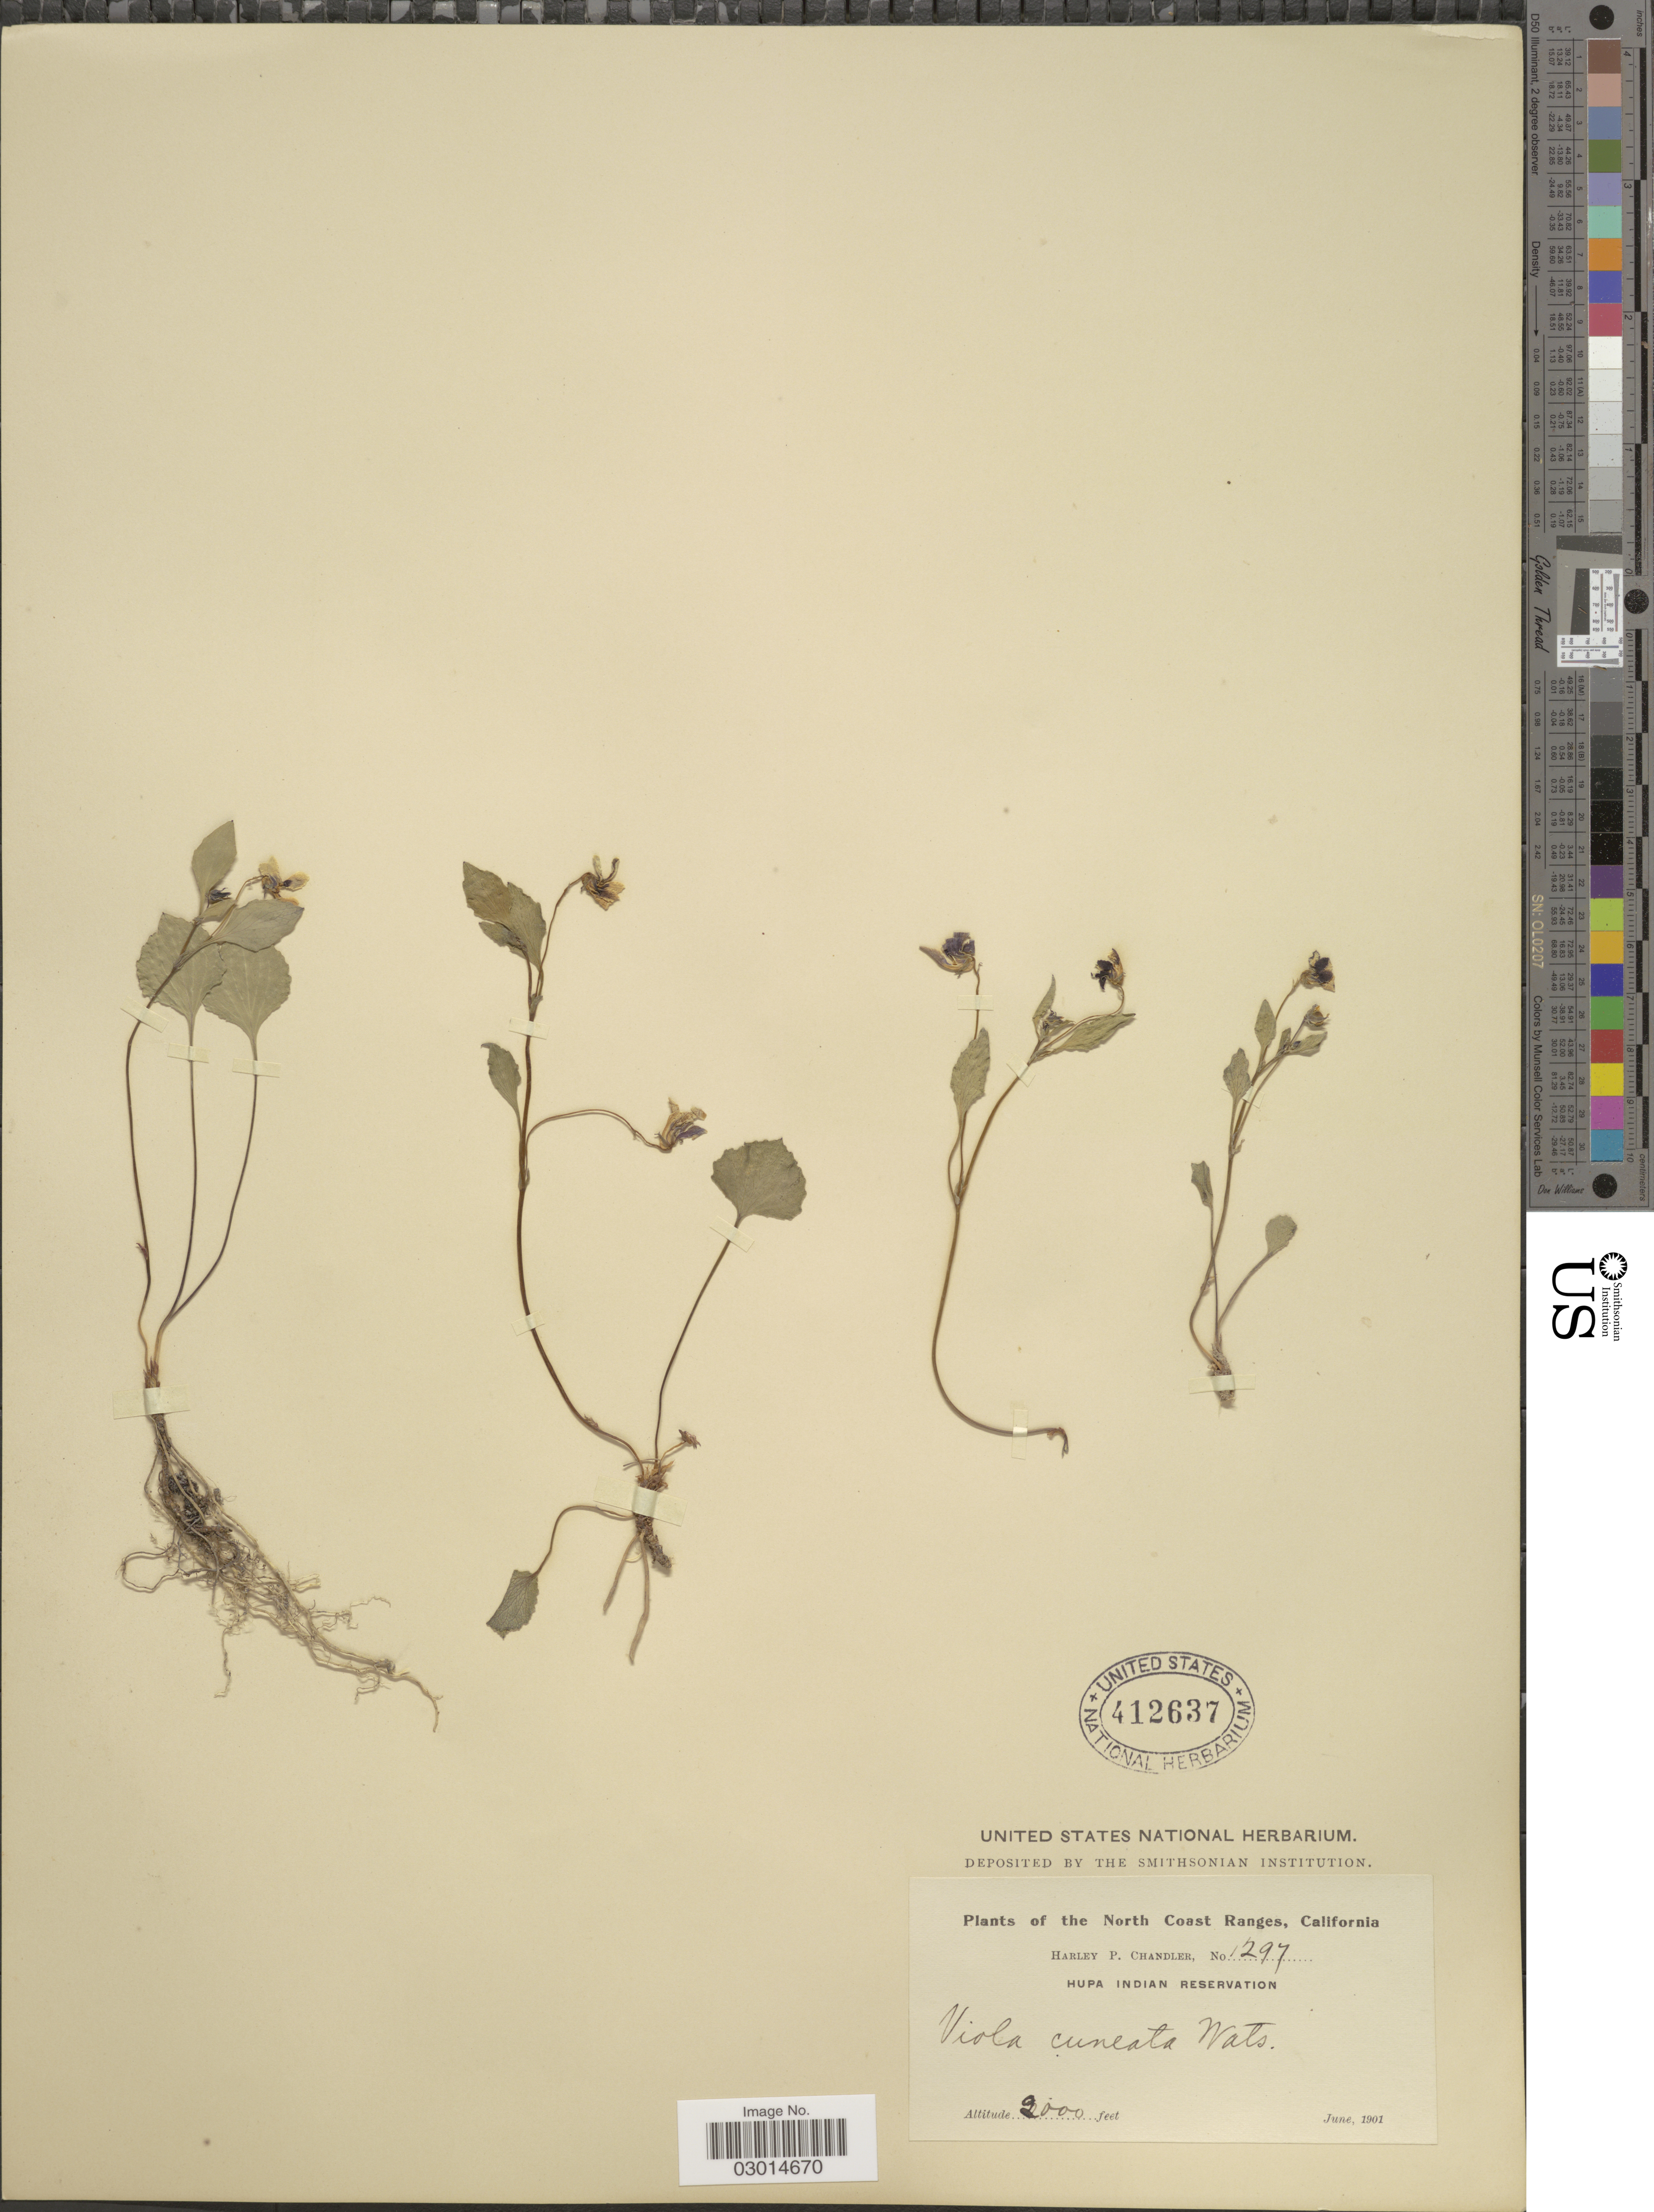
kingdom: Plantae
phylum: Tracheophyta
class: Magnoliopsida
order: Malpighiales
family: Violaceae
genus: Viola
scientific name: Viola cuneata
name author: S. Watson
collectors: H. Chandler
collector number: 1297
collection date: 1901-06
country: United States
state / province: California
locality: North Coast Ranges, Hupa Indian Reservation.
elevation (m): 610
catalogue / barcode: US 412637